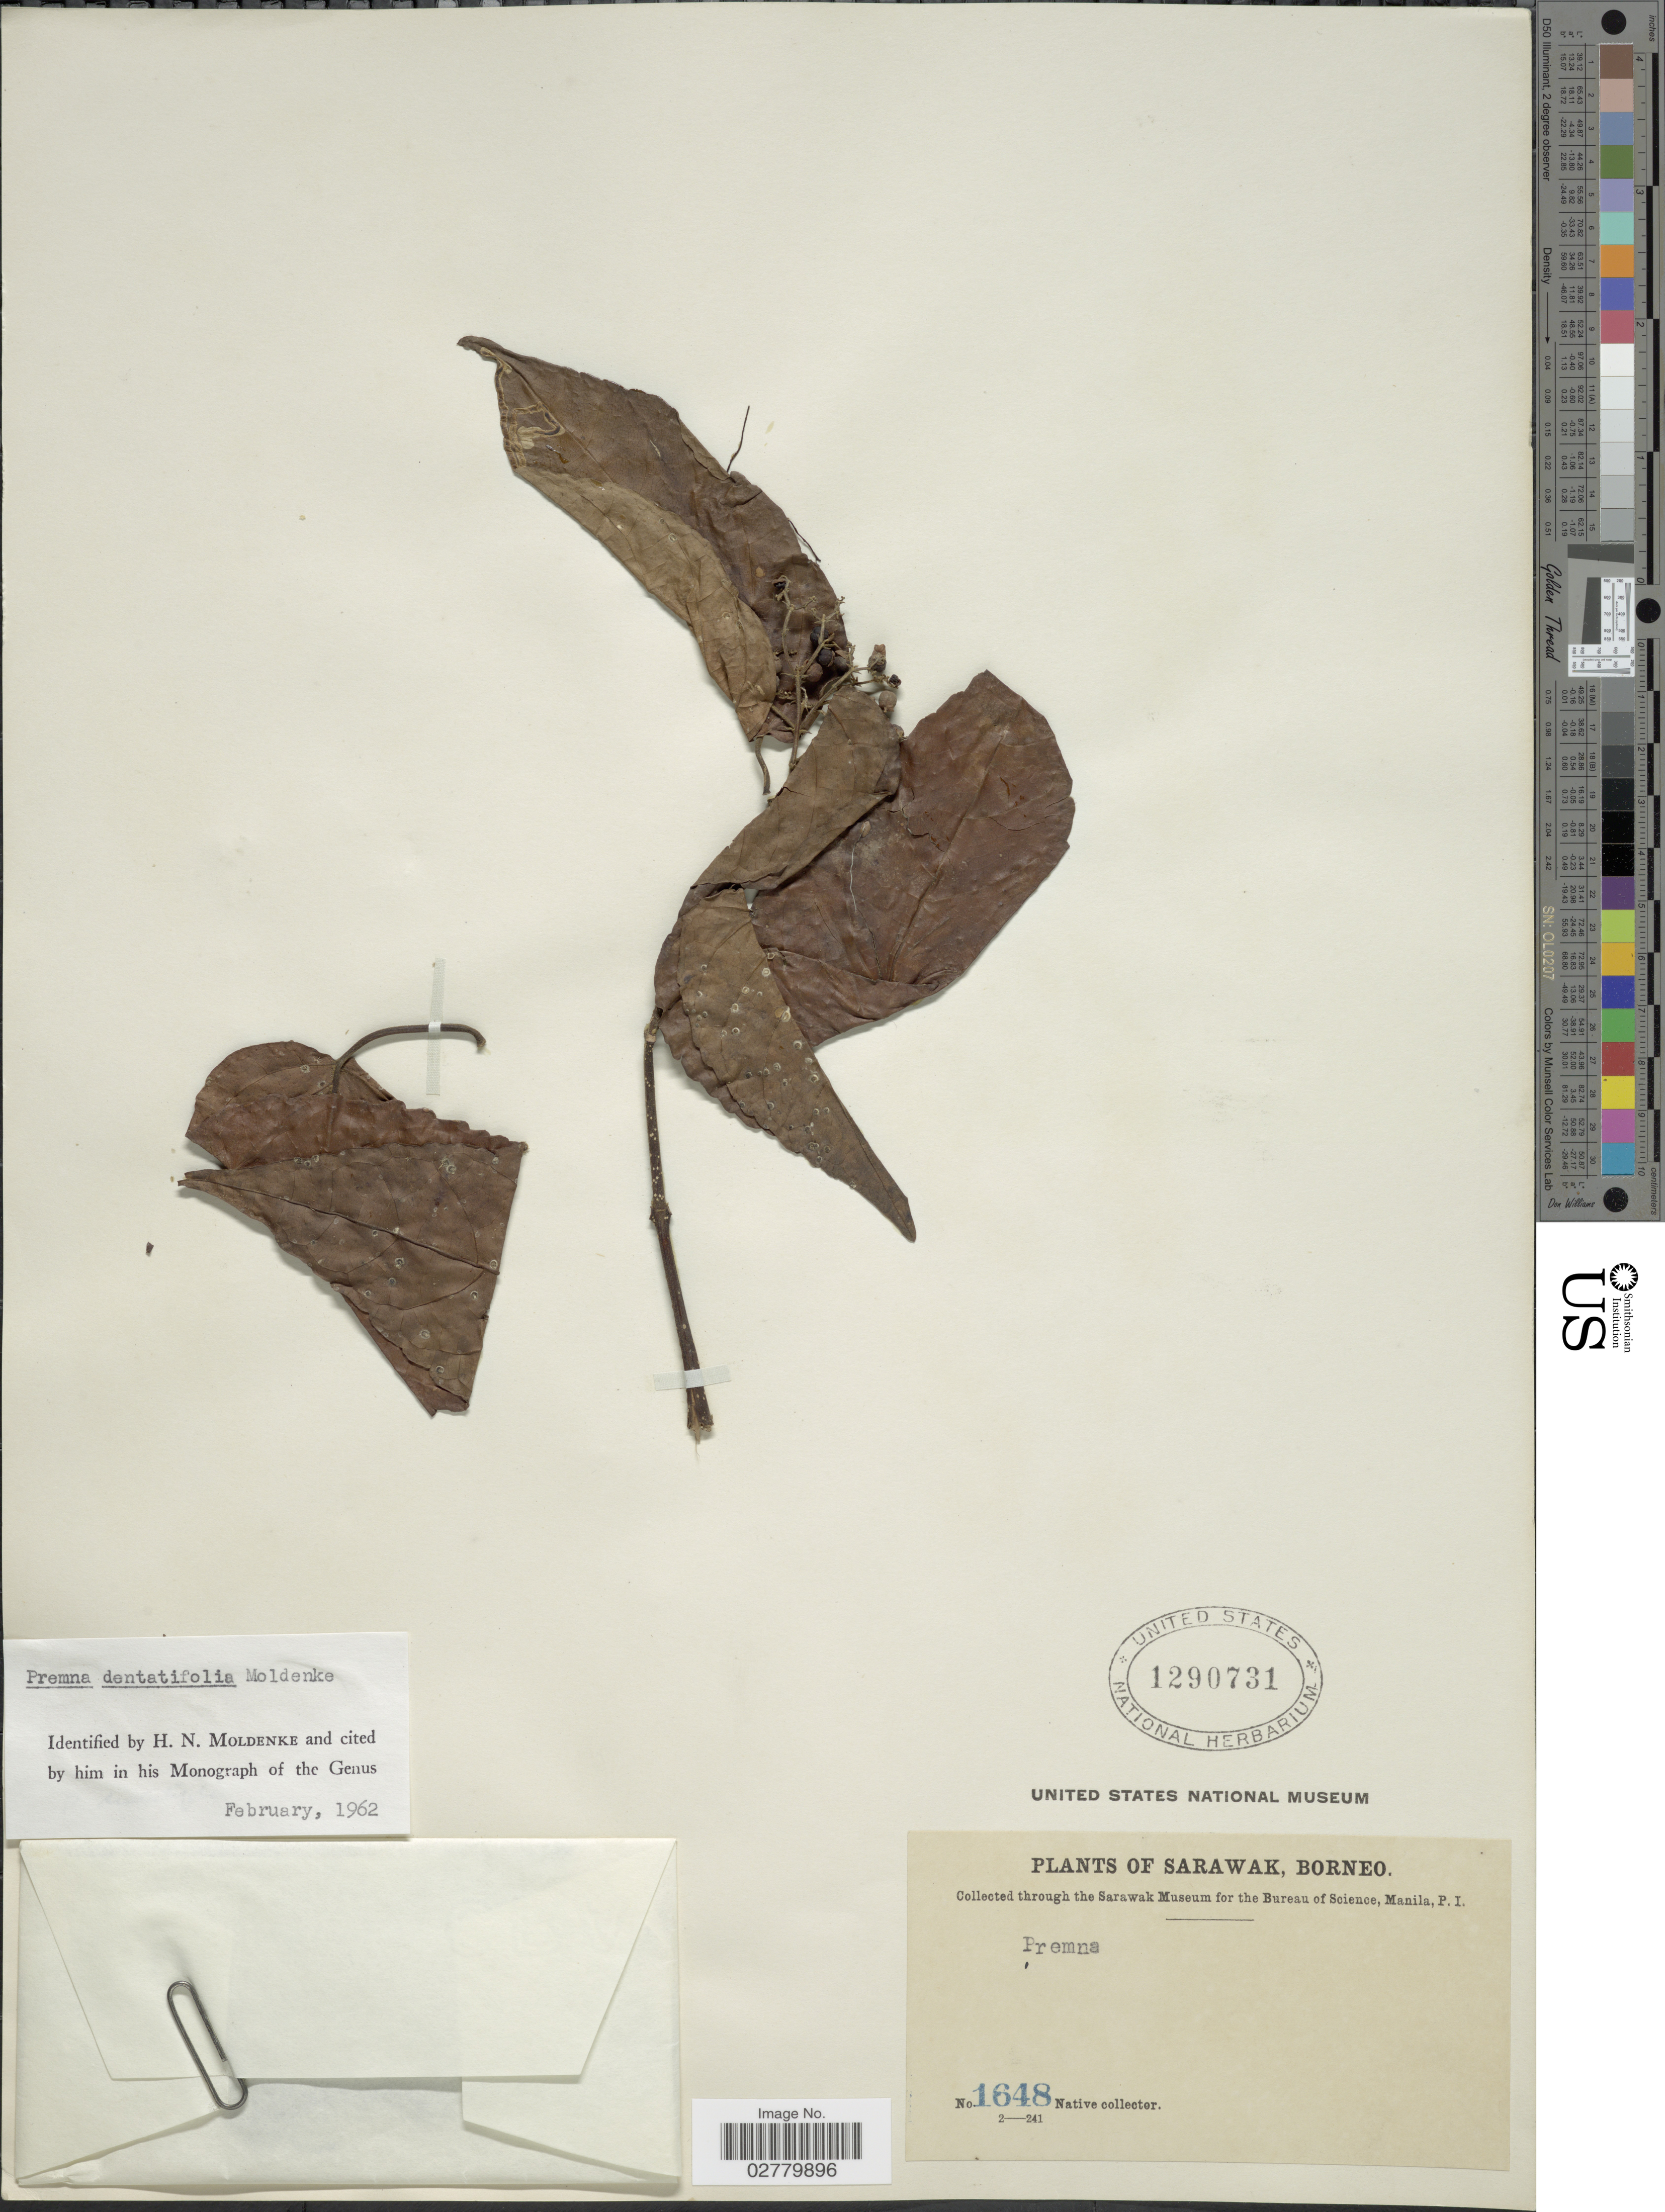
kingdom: Plantae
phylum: Tracheophyta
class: Magnoliopsida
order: Lamiales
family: Lamiaceae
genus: Premna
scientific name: Premna dentatifolia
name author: Moldenke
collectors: Native collector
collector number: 1648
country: Malaysia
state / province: Sarawak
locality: Borneo.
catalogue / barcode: US 1290731